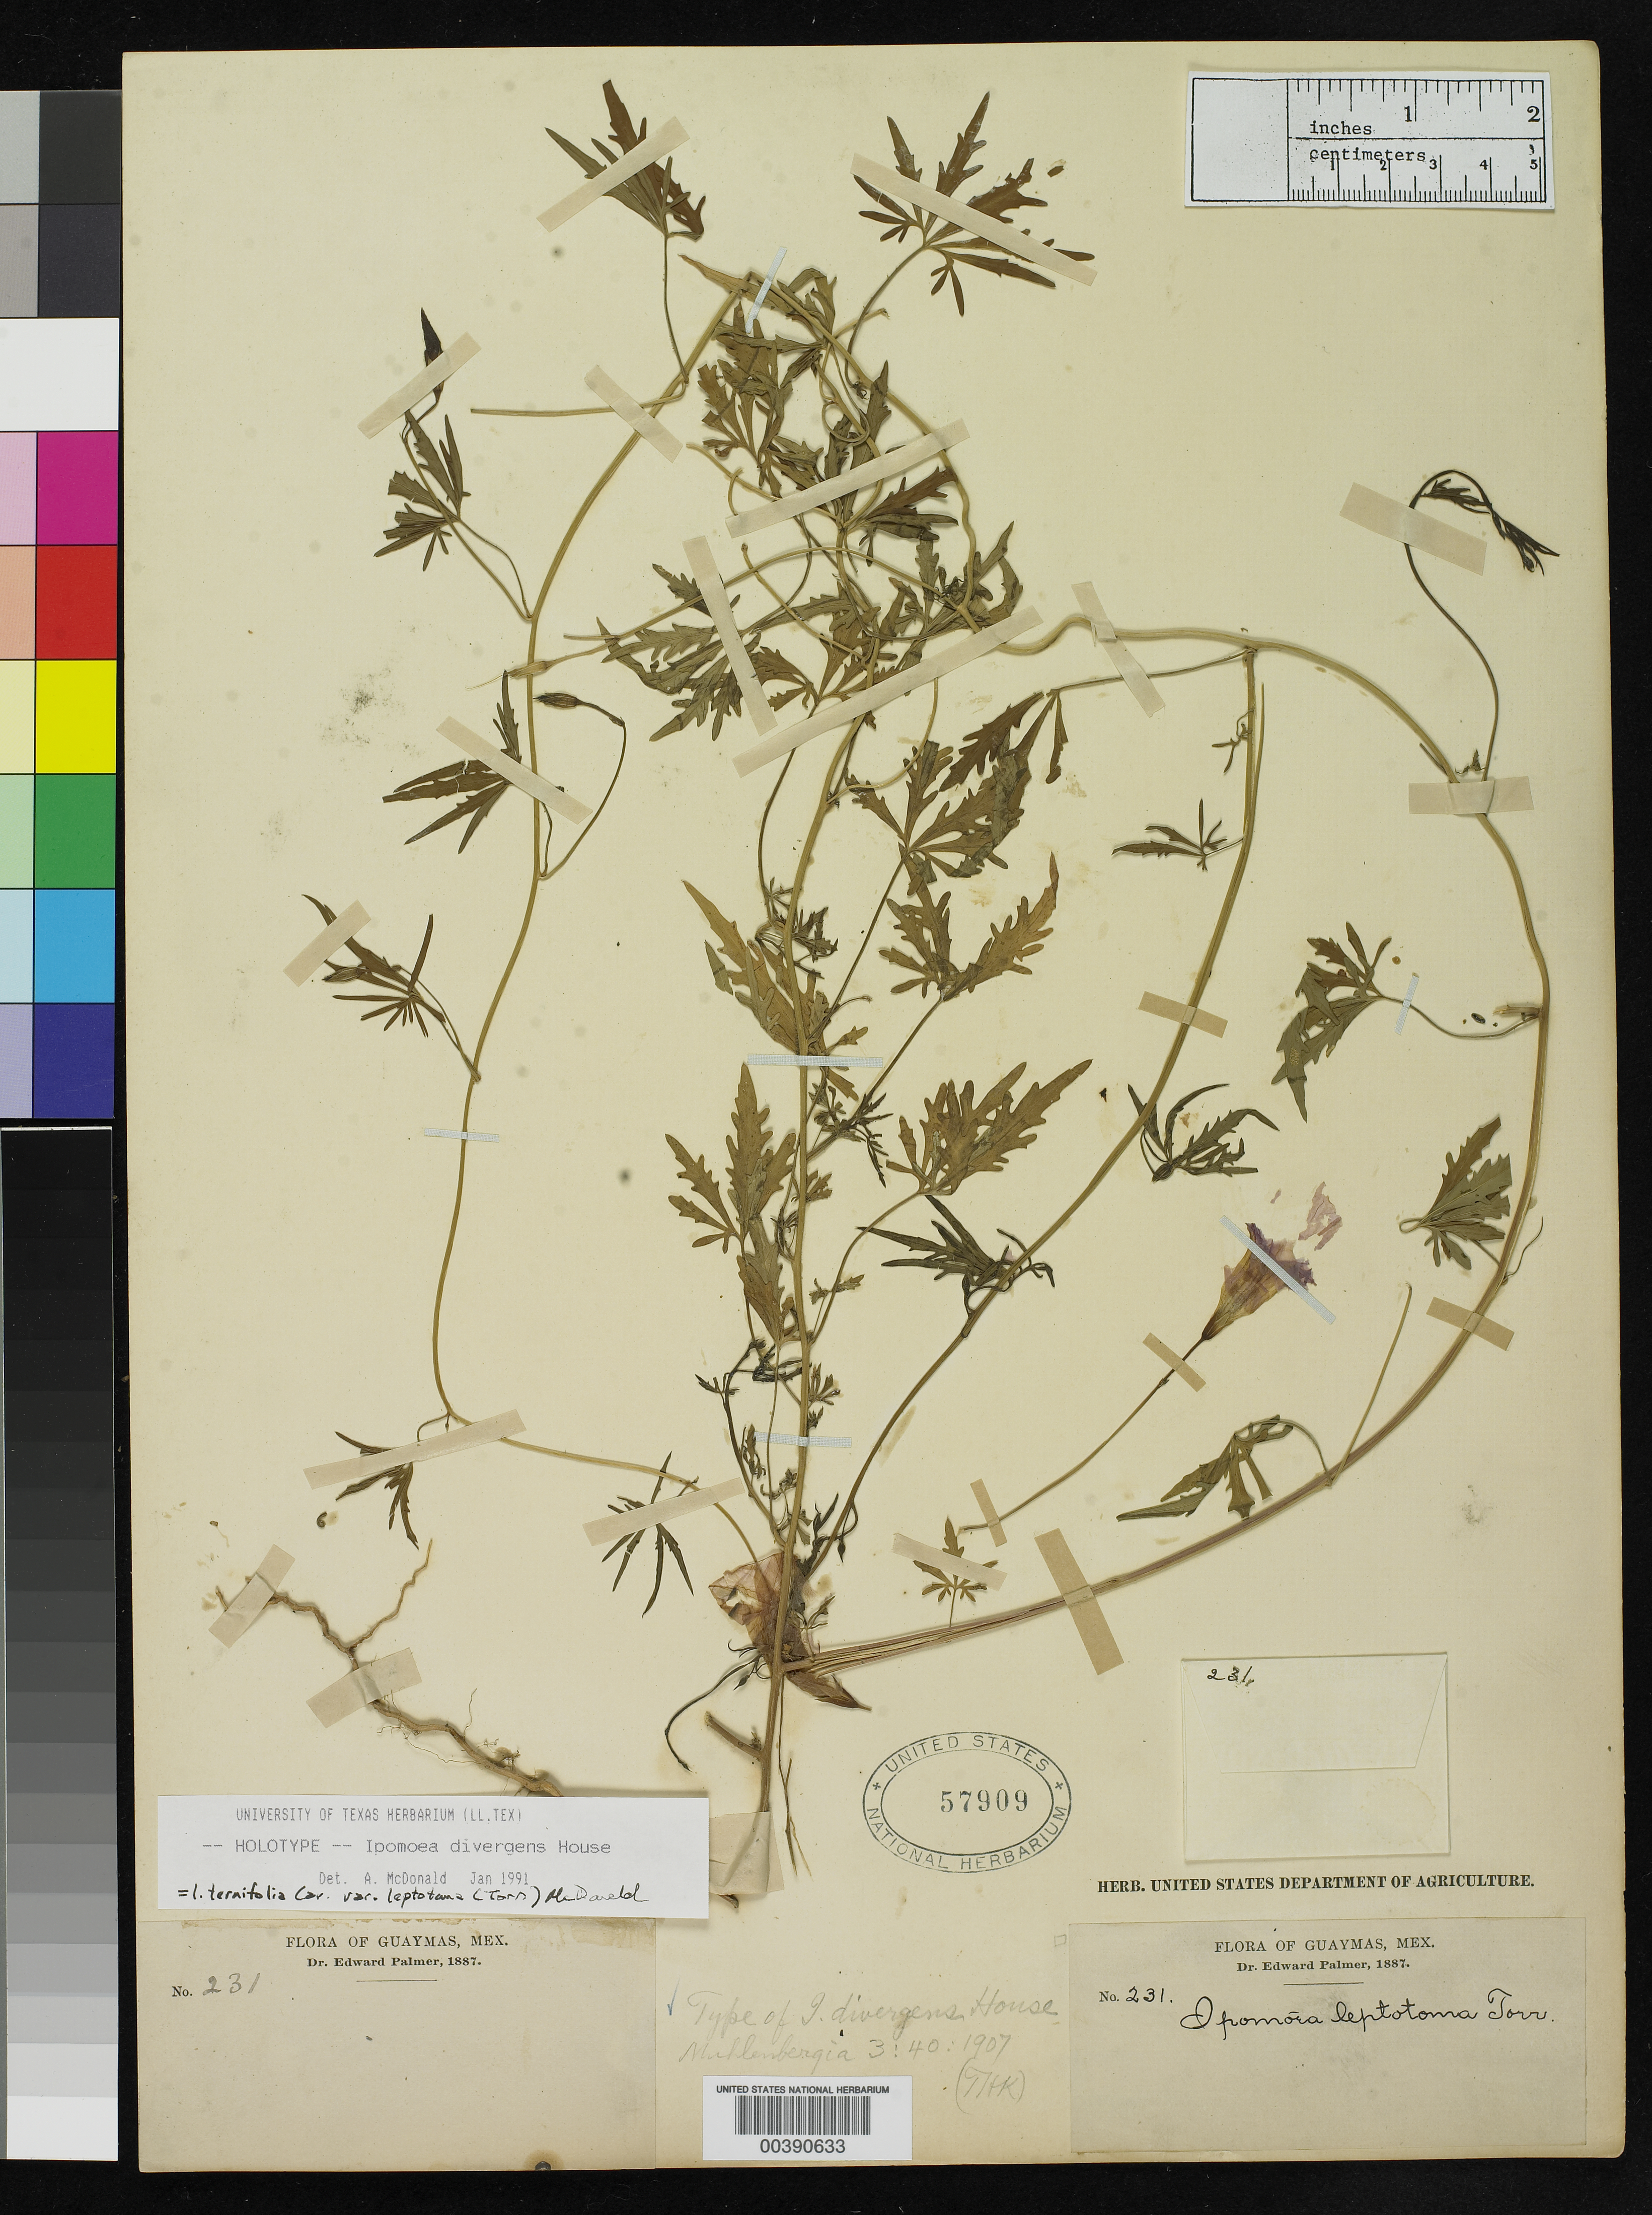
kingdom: Plantae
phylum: Tracheophyta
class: Magnoliopsida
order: Solanales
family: Convolvulaceae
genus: Ipomoea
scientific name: Ipomoea divergens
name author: House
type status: Holotype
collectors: E. Palmer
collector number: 231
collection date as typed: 1887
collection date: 1887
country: Mexico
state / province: Sonora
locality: Guaymas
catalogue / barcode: US 57909